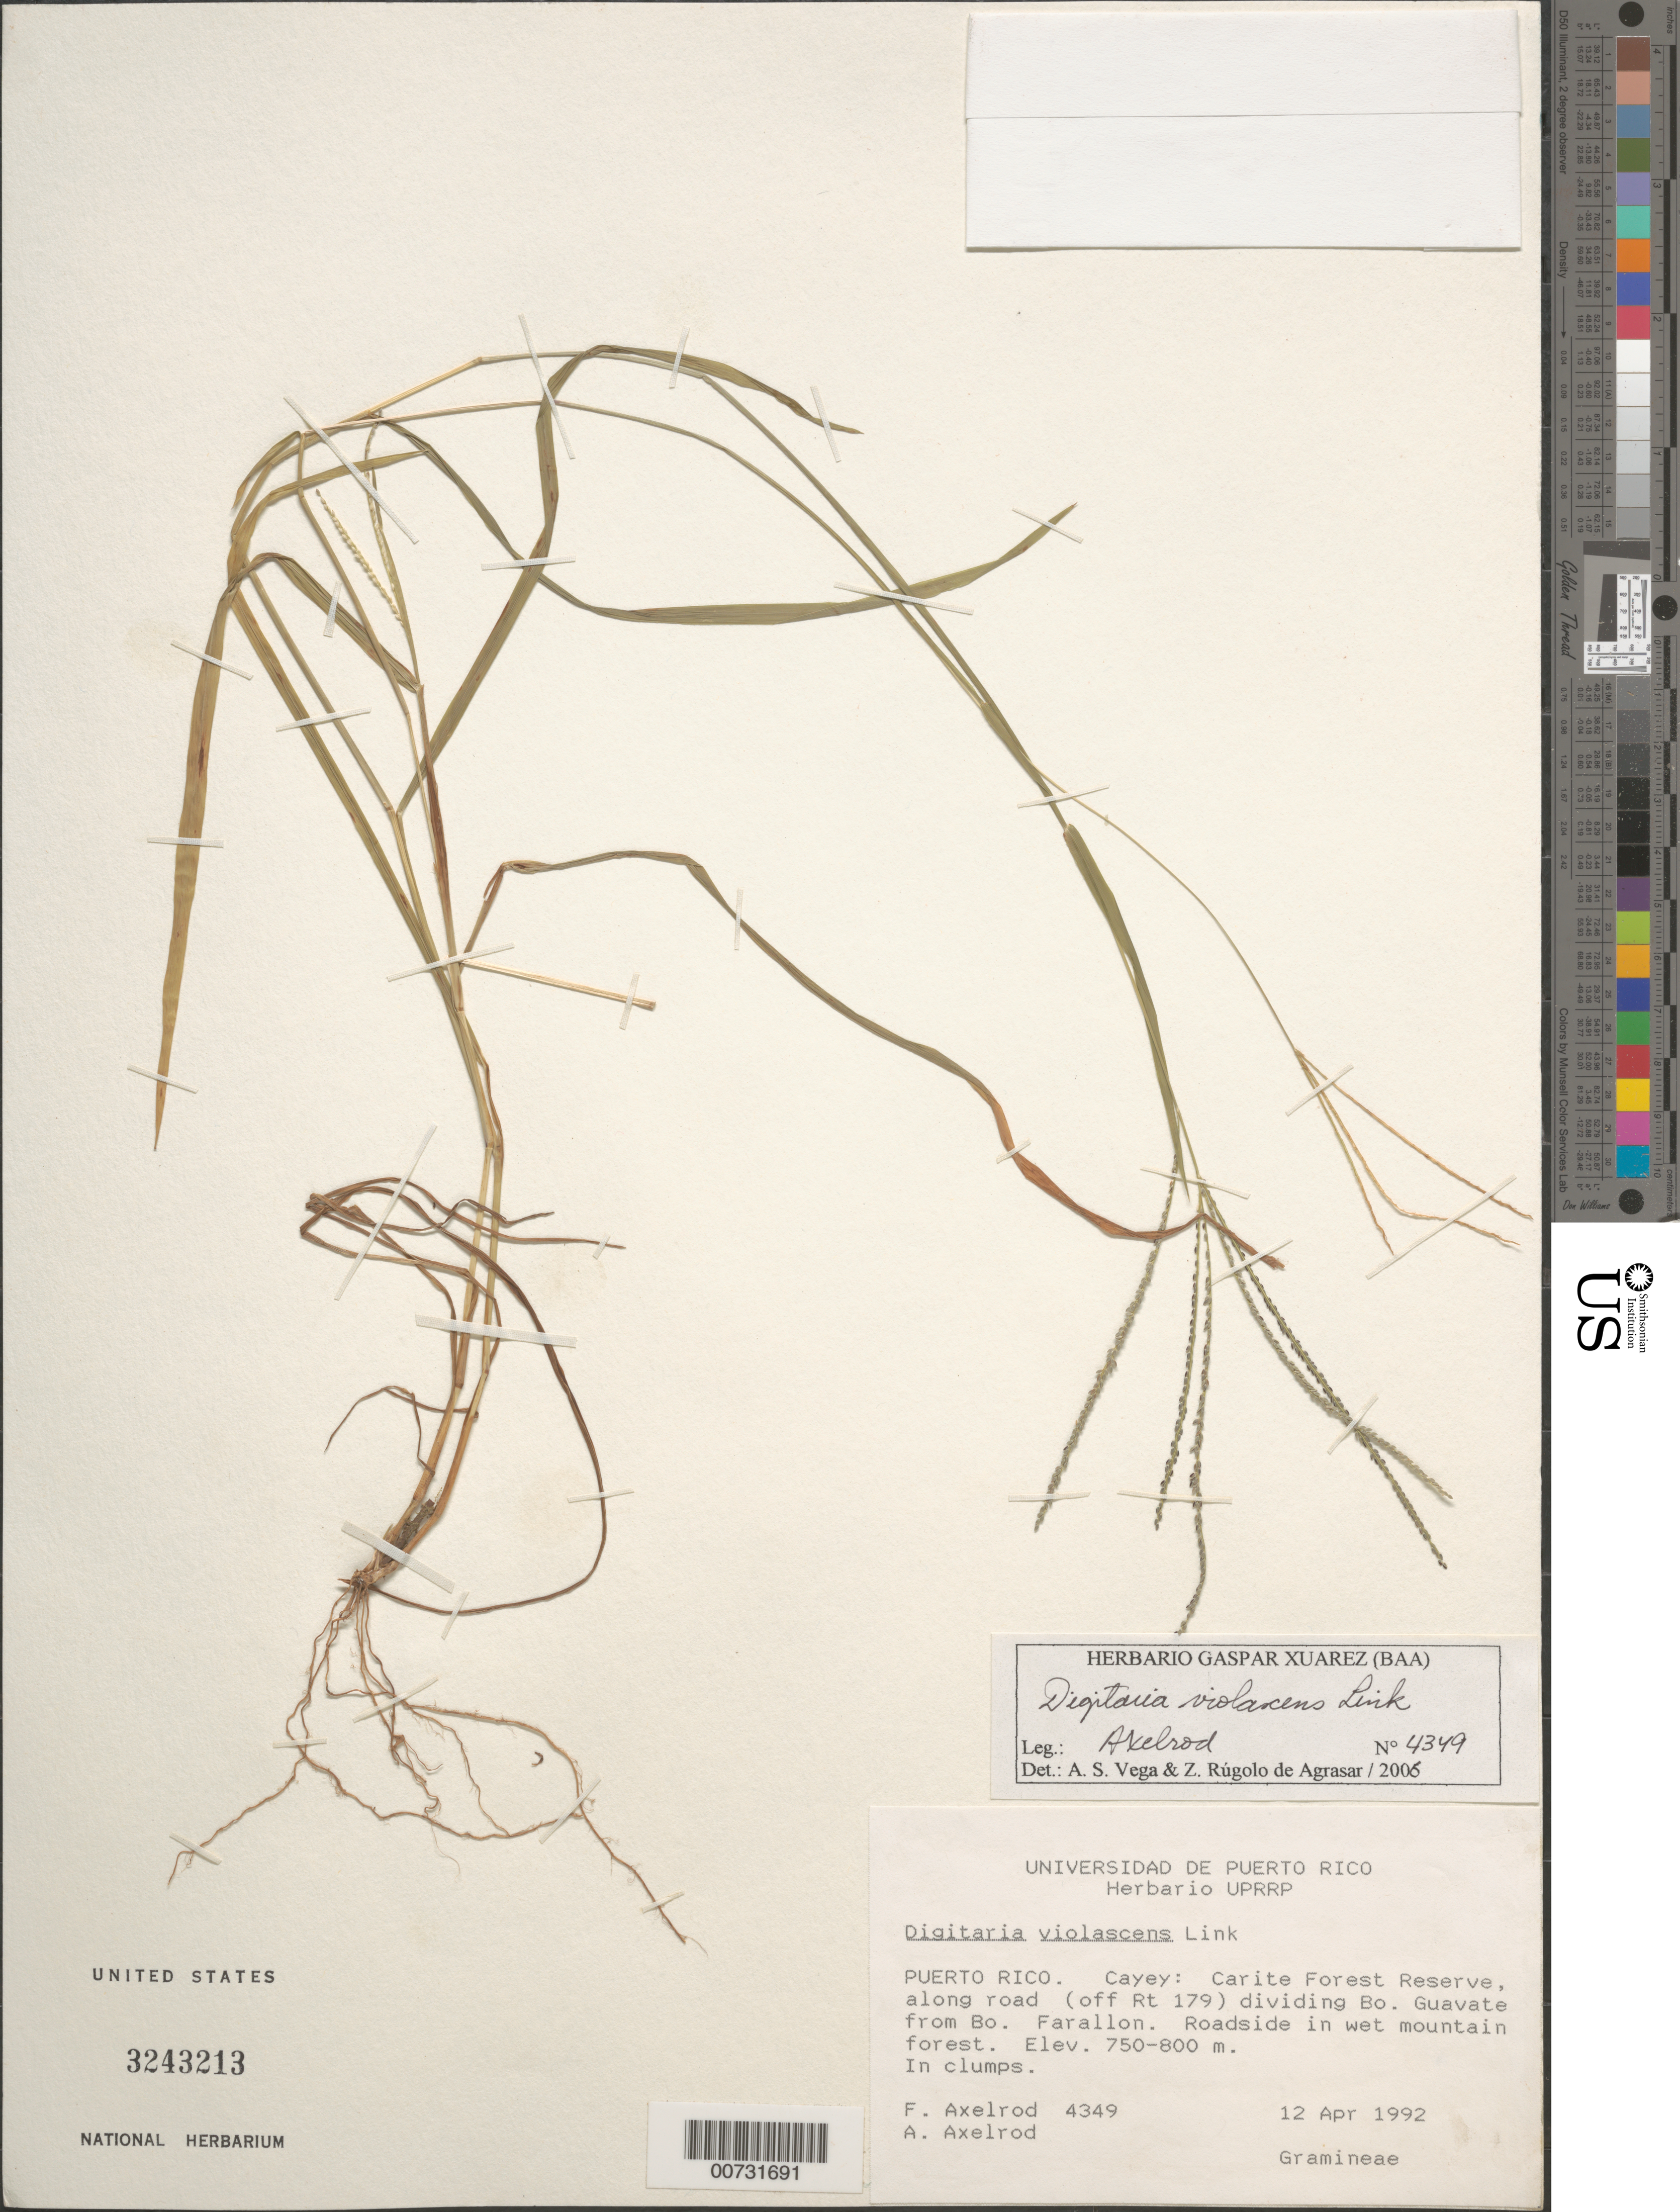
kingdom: Plantae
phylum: Tracheophyta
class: Liliopsida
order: Poales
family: Poaceae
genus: Digitaria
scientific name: Digitaria violascens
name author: Link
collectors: F. S. Axelrod & A. Axelrod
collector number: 4349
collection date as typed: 12 Apr 1992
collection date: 1992-04-12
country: Puerto Rico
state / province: Cayey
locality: Carite Forest Reserve, along road (off Rte 179) dividing Bo. Guavate from Bo. Farallon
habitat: Roadside in wet mountain forest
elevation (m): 750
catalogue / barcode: US 3243213